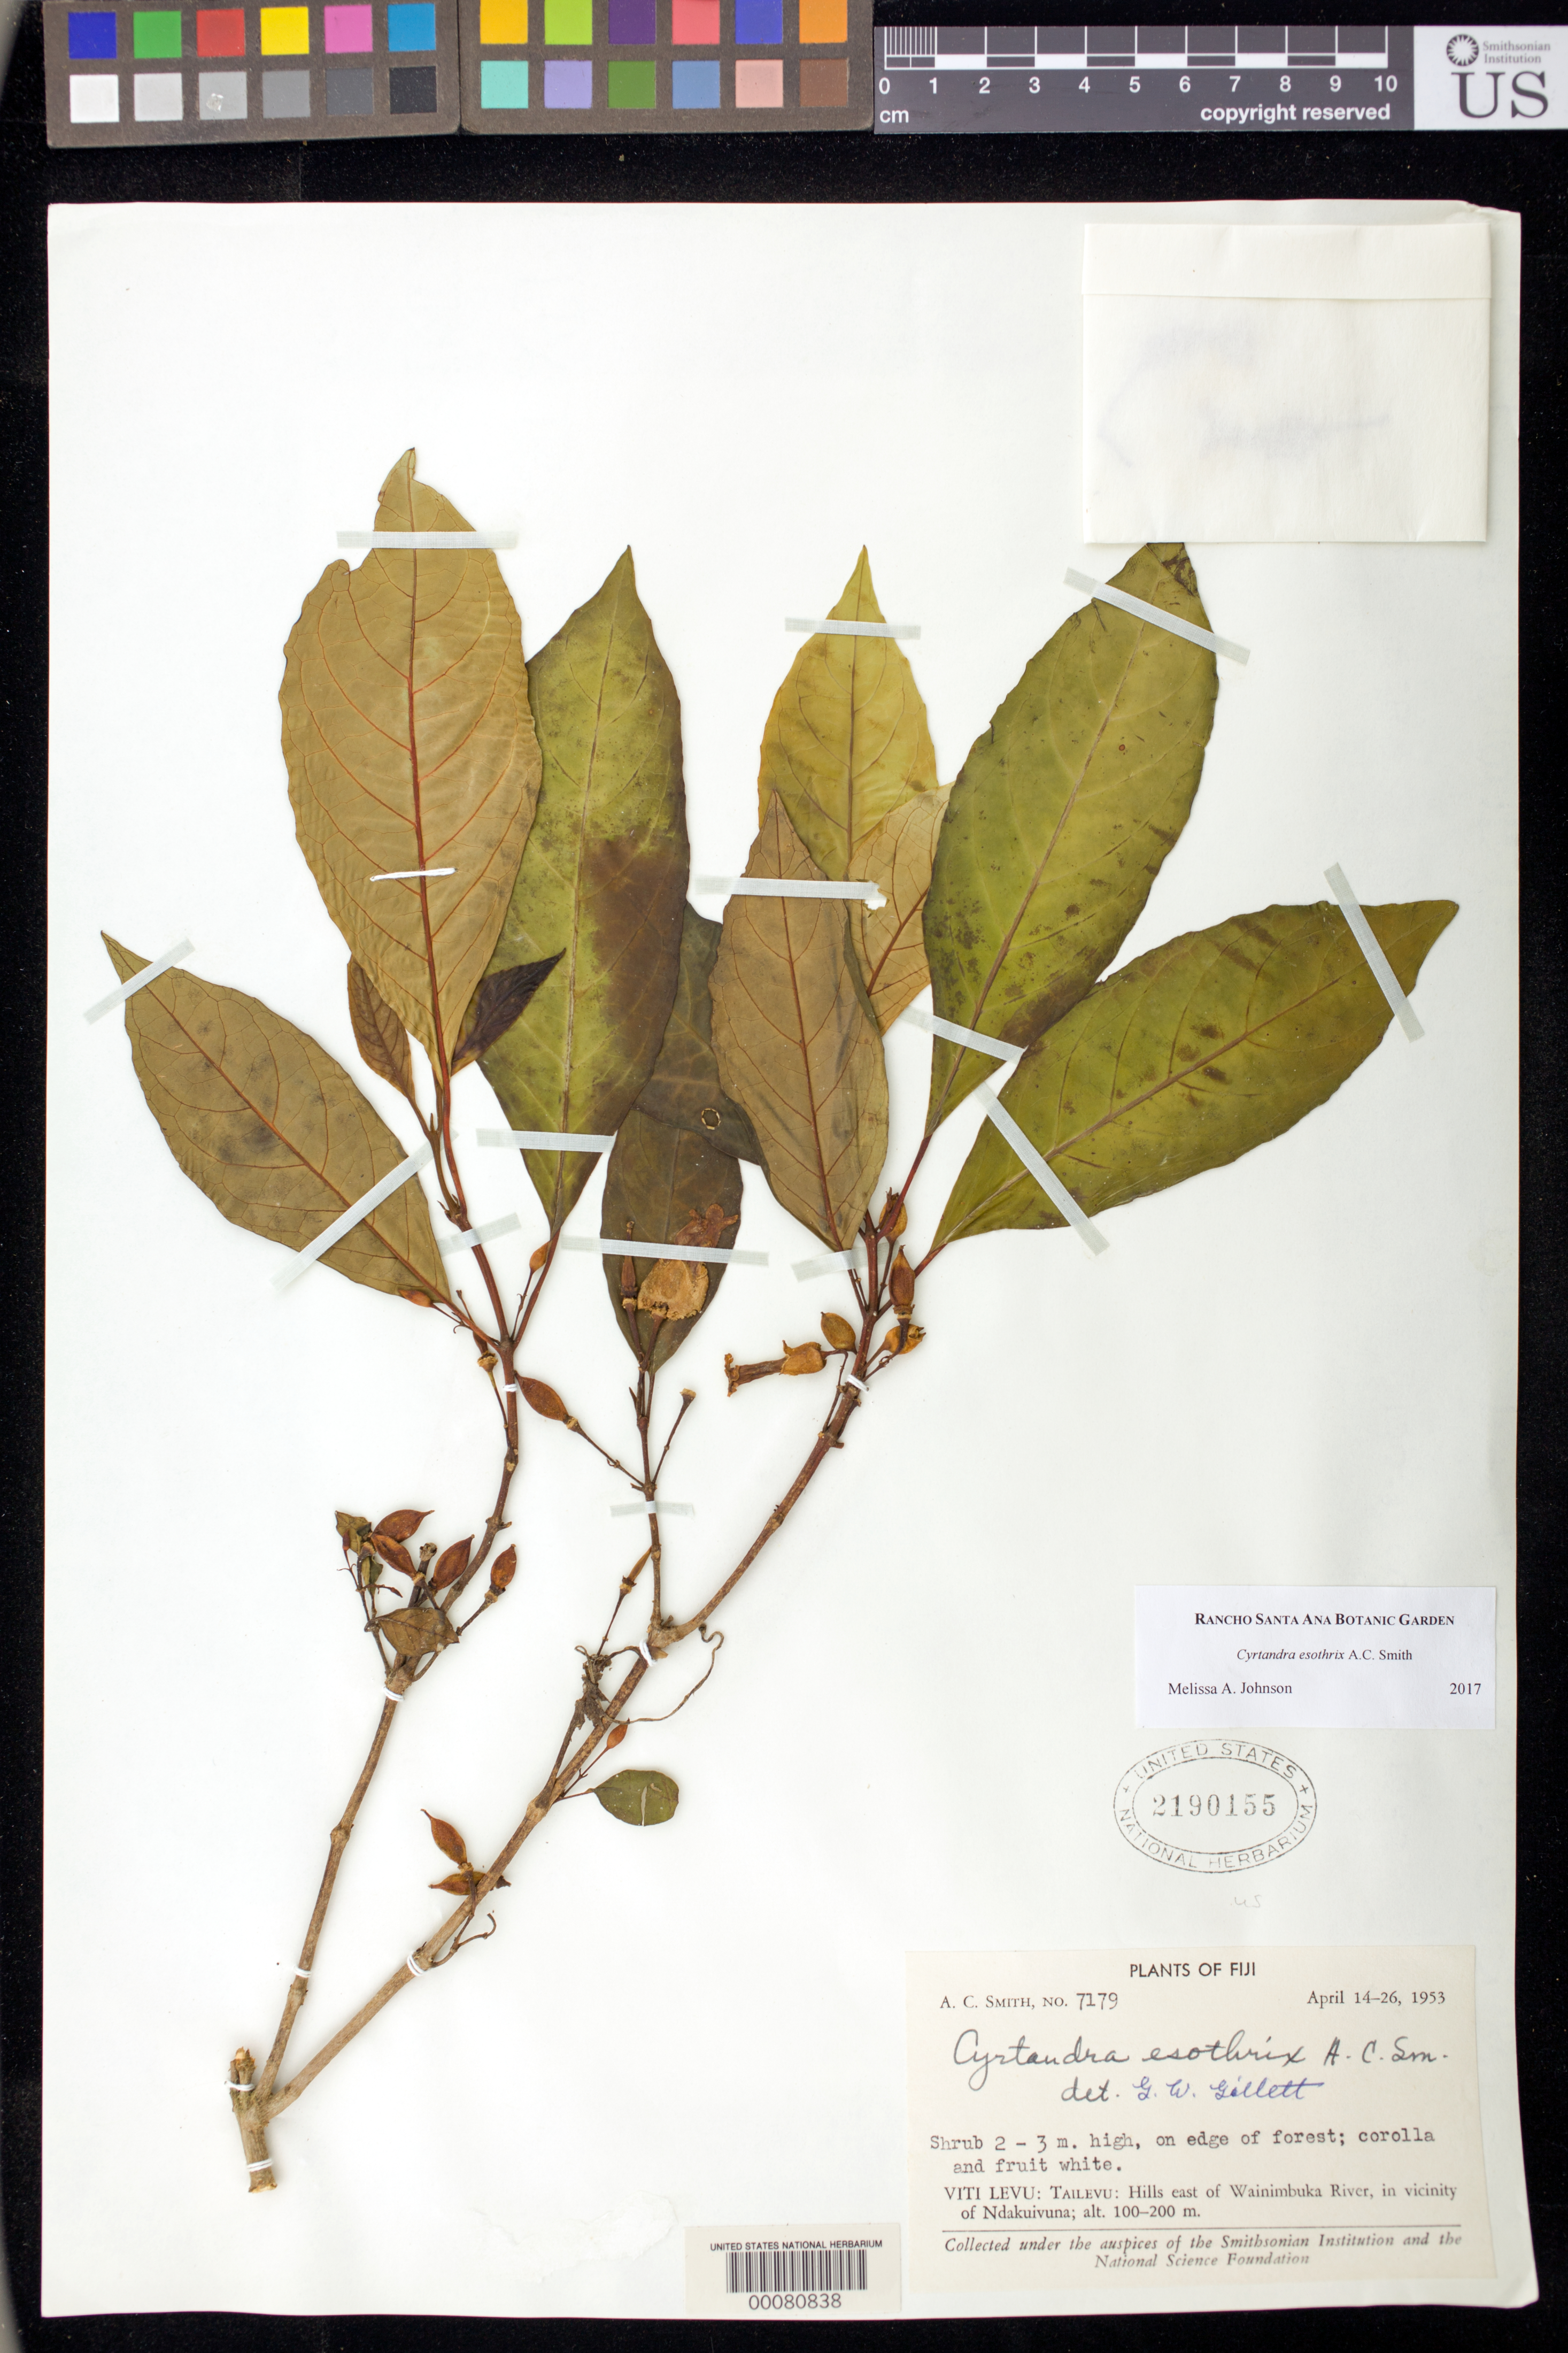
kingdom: Plantae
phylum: Tracheophyta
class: Magnoliopsida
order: Lamiales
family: Gesneriaceae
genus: Cyrtandra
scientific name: Cyrtandra esothrix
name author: A.C. Sm.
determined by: Johnson, Melissa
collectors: A. C. Smith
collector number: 7179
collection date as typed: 14-26 Apr 1953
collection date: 1953-04-14/1953-04-26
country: Fiji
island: Viti Levu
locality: Tailevu, hills e of wainimbuka river, in vicinity of ndakuivuna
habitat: On edge of forest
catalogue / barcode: US 2190155